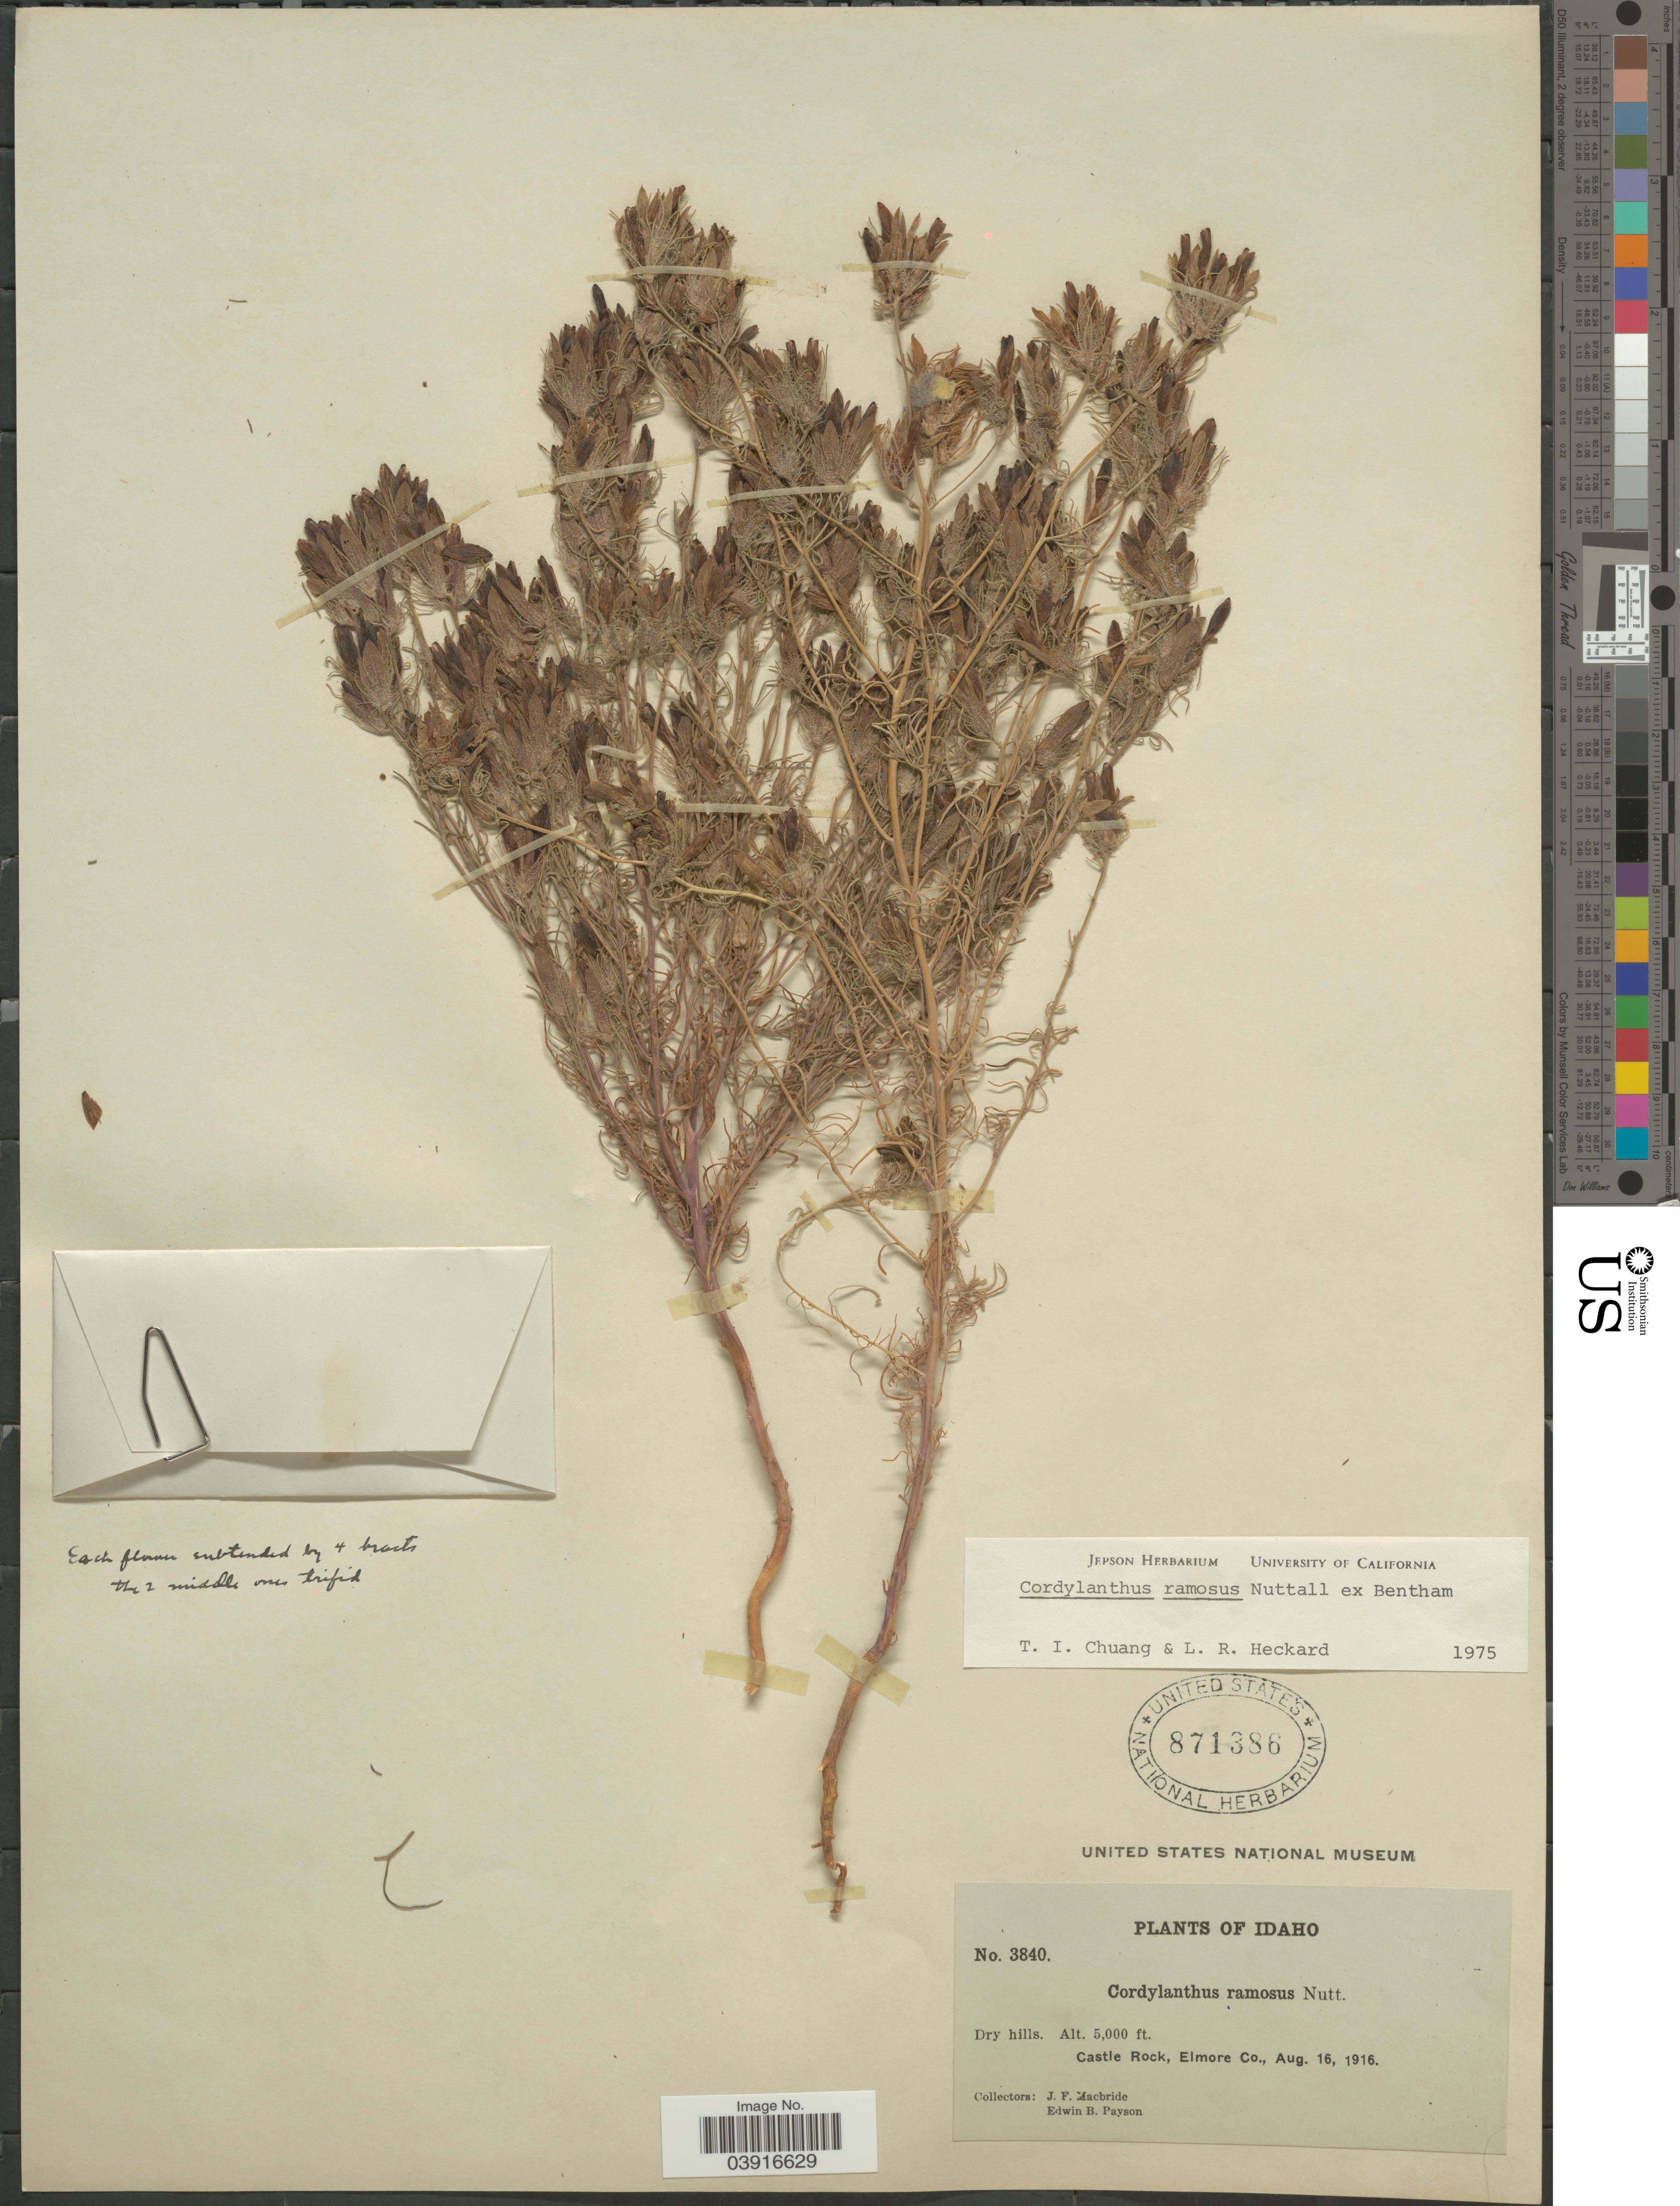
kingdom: Plantae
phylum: Tracheophyta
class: Magnoliopsida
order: Lamiales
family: Orobanchaceae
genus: Cordylanthus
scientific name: Cordylanthus ramosus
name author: Nutt. ex Benth.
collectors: J. F. Macbride & E. B. Payson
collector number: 3840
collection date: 1916-08-16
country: United States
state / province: Idaho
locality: Castle Rock, Elmore Co.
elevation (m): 1524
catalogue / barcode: US 871386